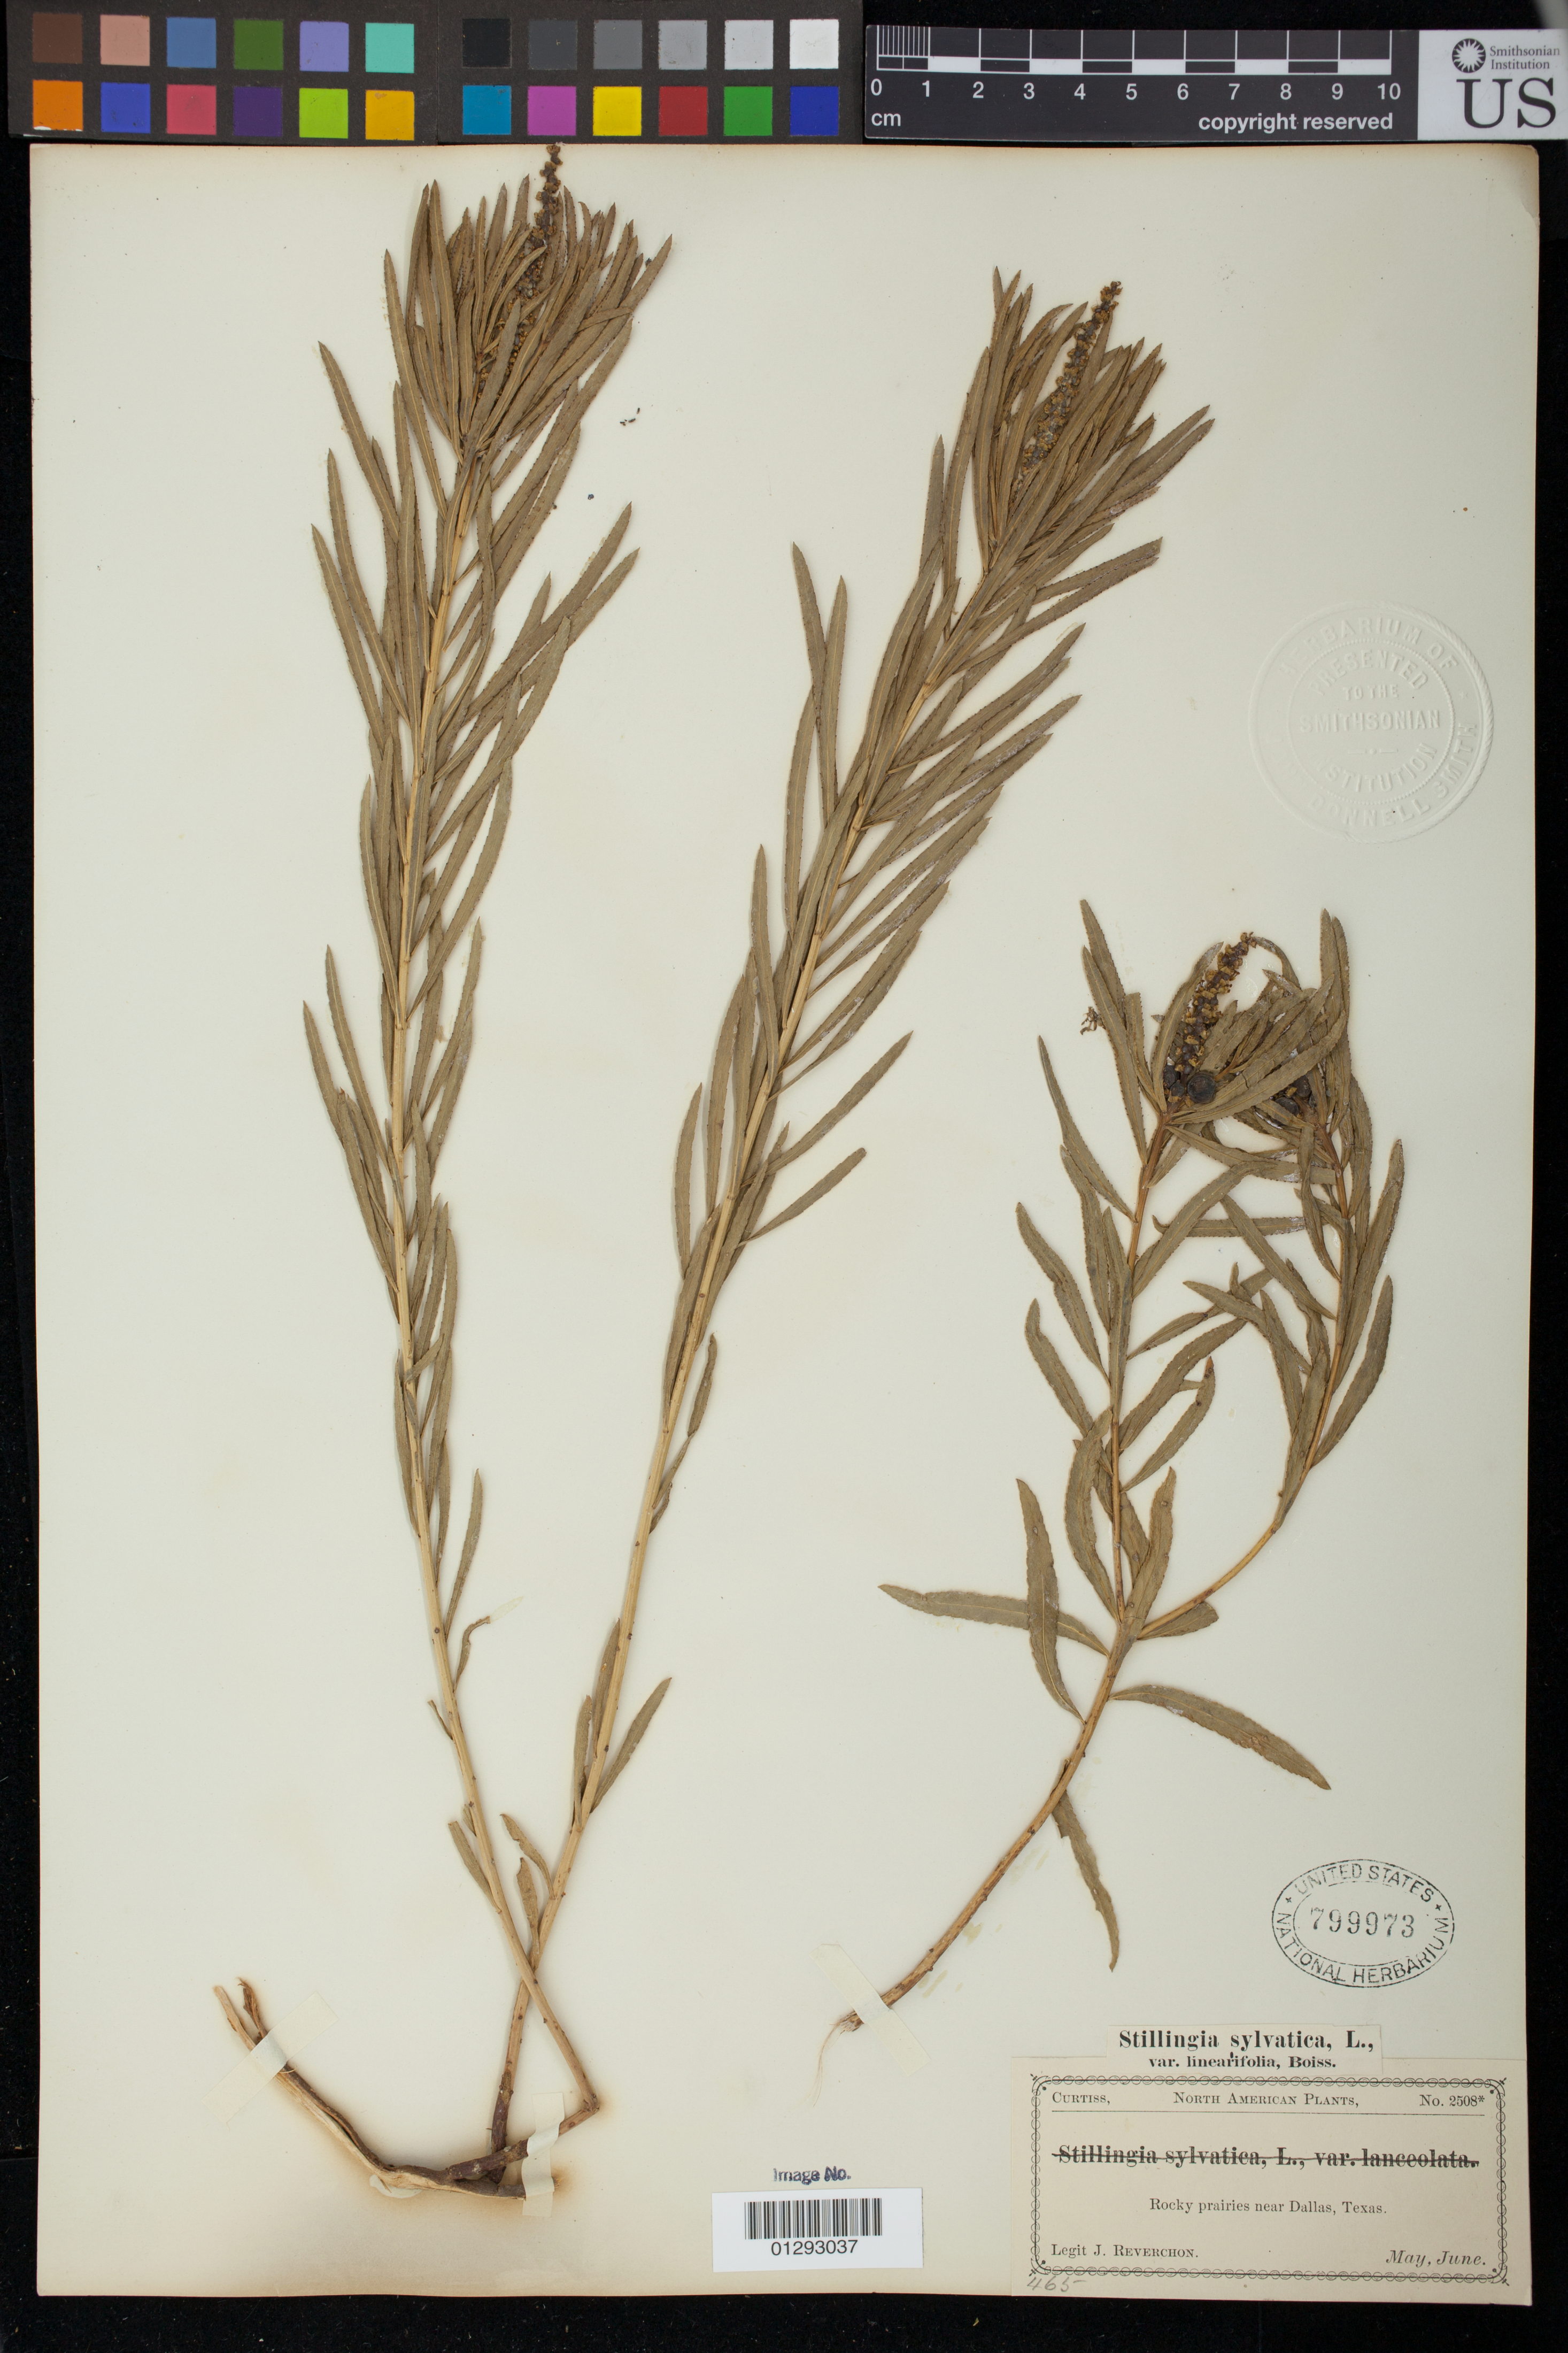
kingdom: Plantae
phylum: Tracheophyta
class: Magnoliopsida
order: Malpighiales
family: Euphorbiaceae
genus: Stillingia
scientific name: Stillingia texana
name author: I.M. Johnst.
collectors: J. Reverchon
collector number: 2508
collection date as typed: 05-06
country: United States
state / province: Texas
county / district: Dallas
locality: Rocky prairies near Dallas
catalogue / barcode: US 799973